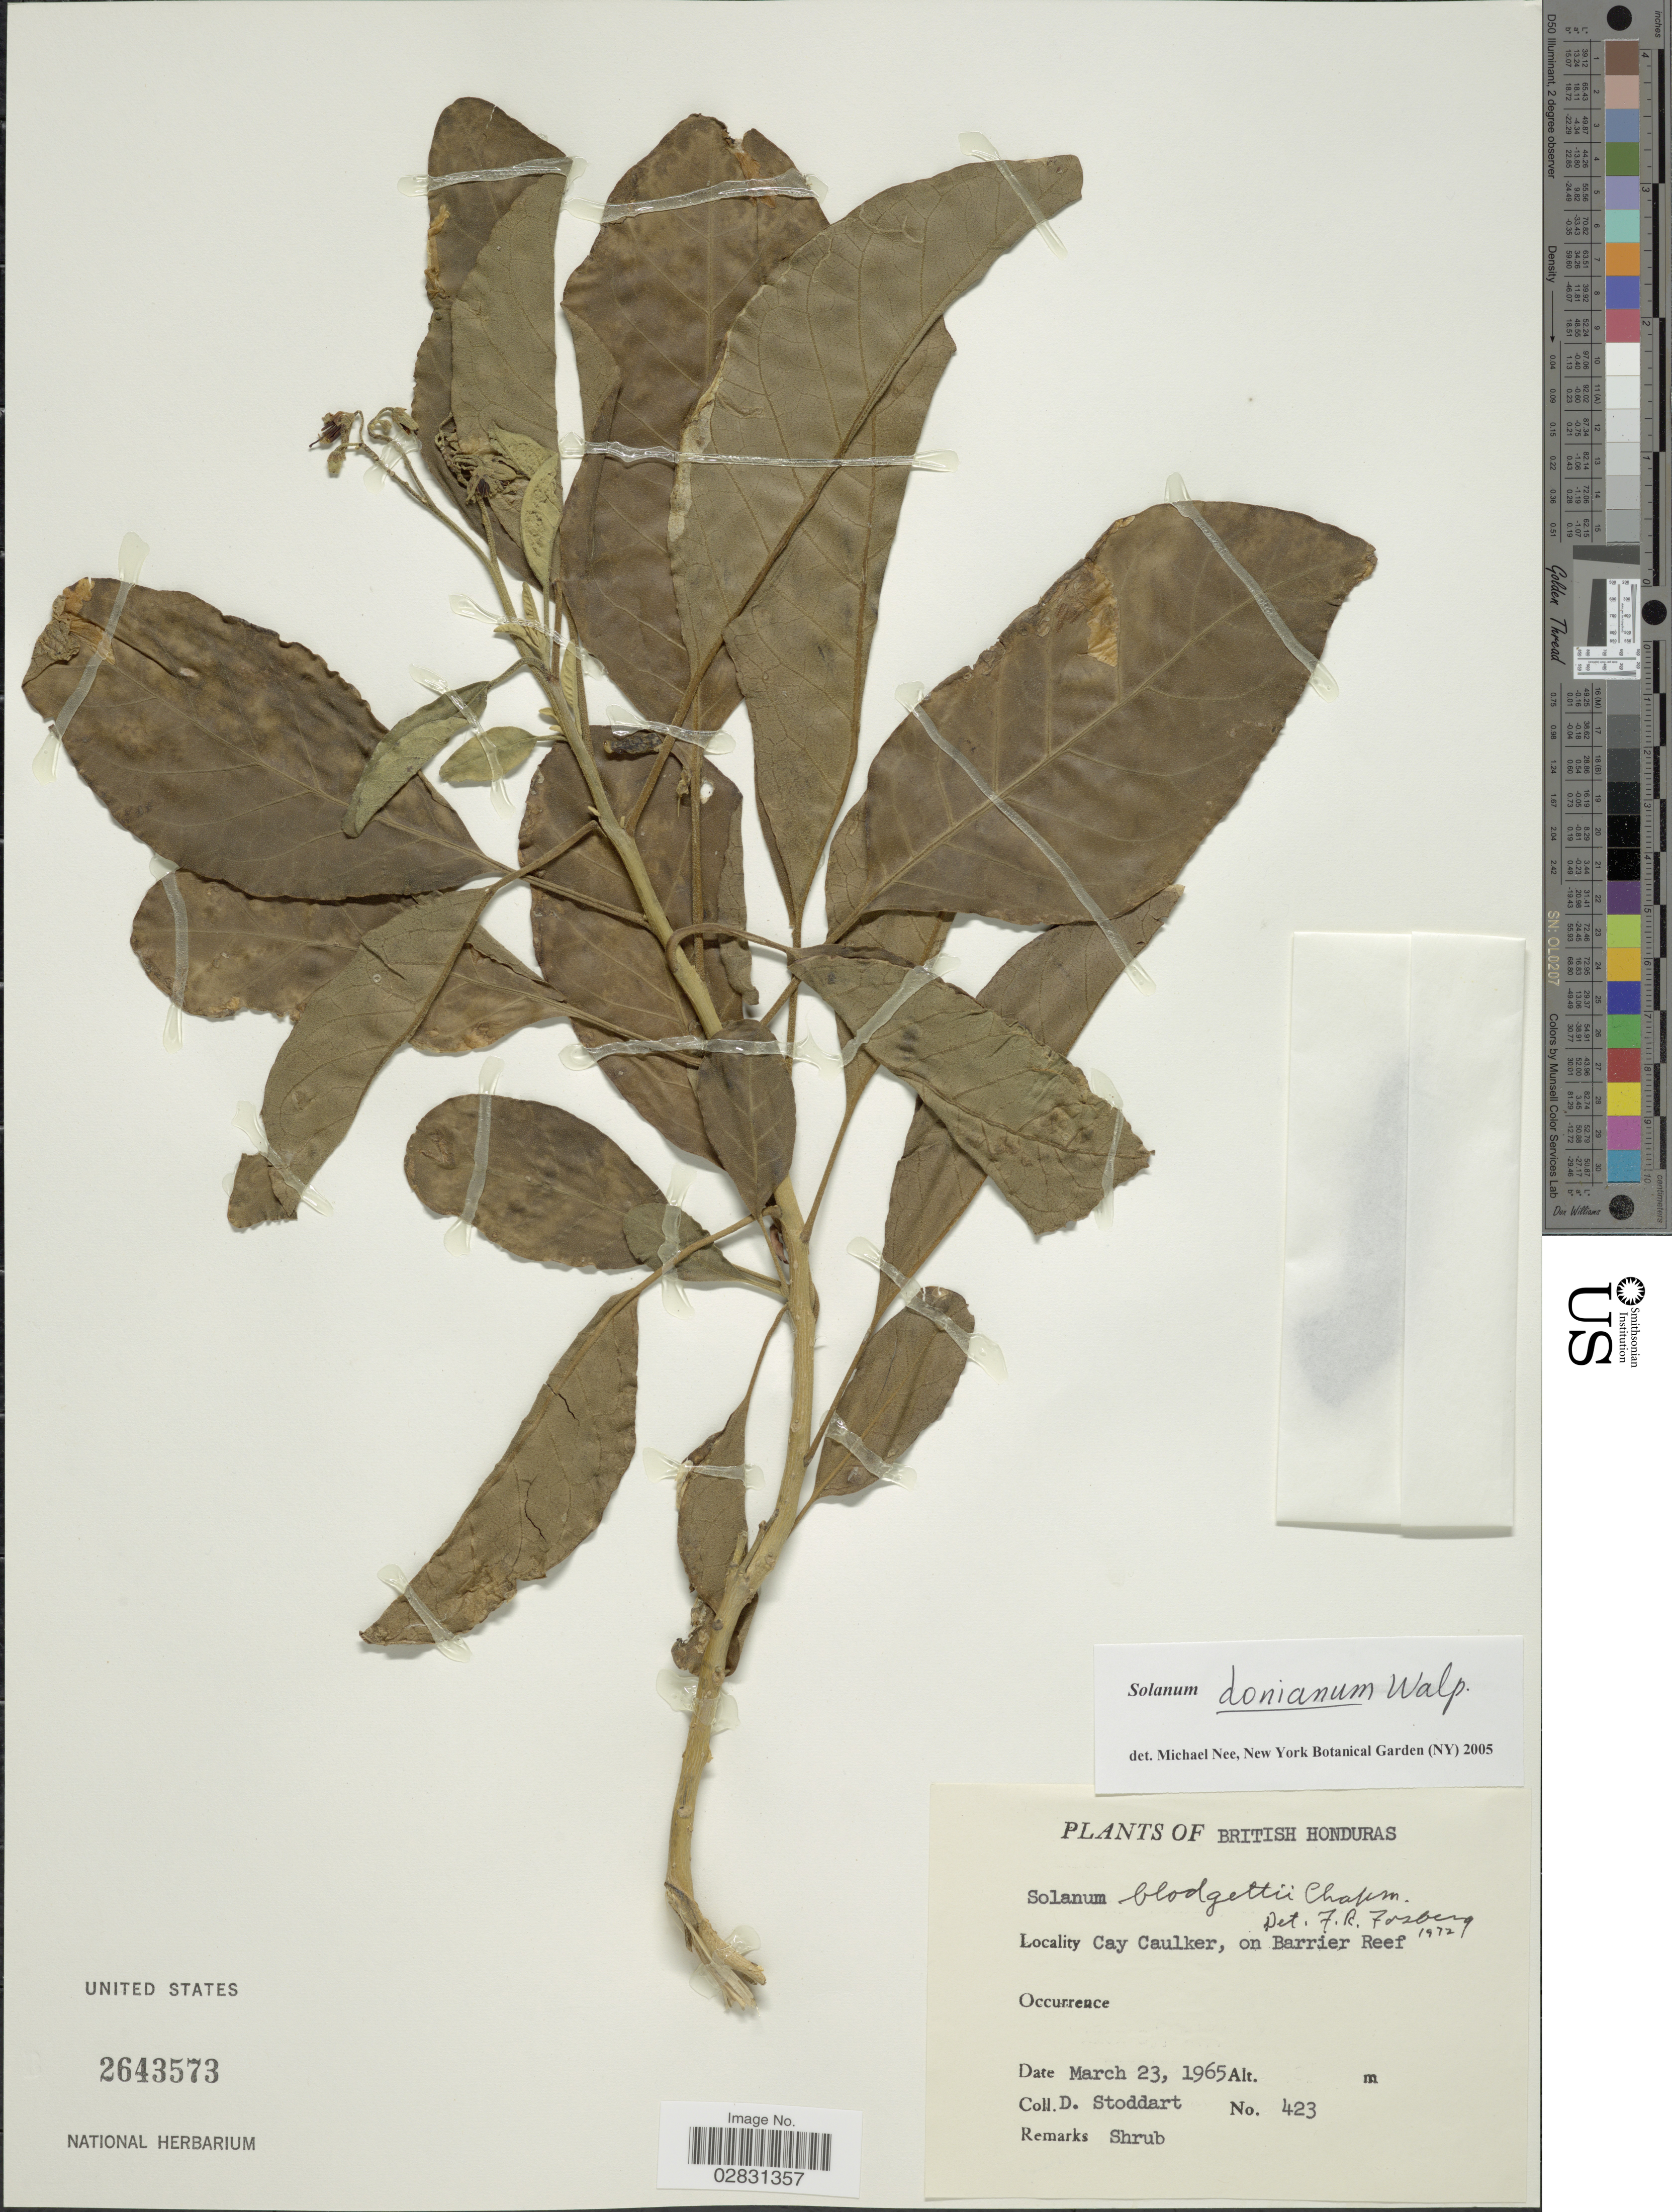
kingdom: Plantae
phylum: Tracheophyta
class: Magnoliopsida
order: Solanales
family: Solanaceae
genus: Solanum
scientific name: Solanum donianum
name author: Walp.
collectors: D. Stoddart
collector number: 423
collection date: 1965-03-23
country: Belize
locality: British Honduras, Cay Caulker, on Barrier Reef.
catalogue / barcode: US 2643573